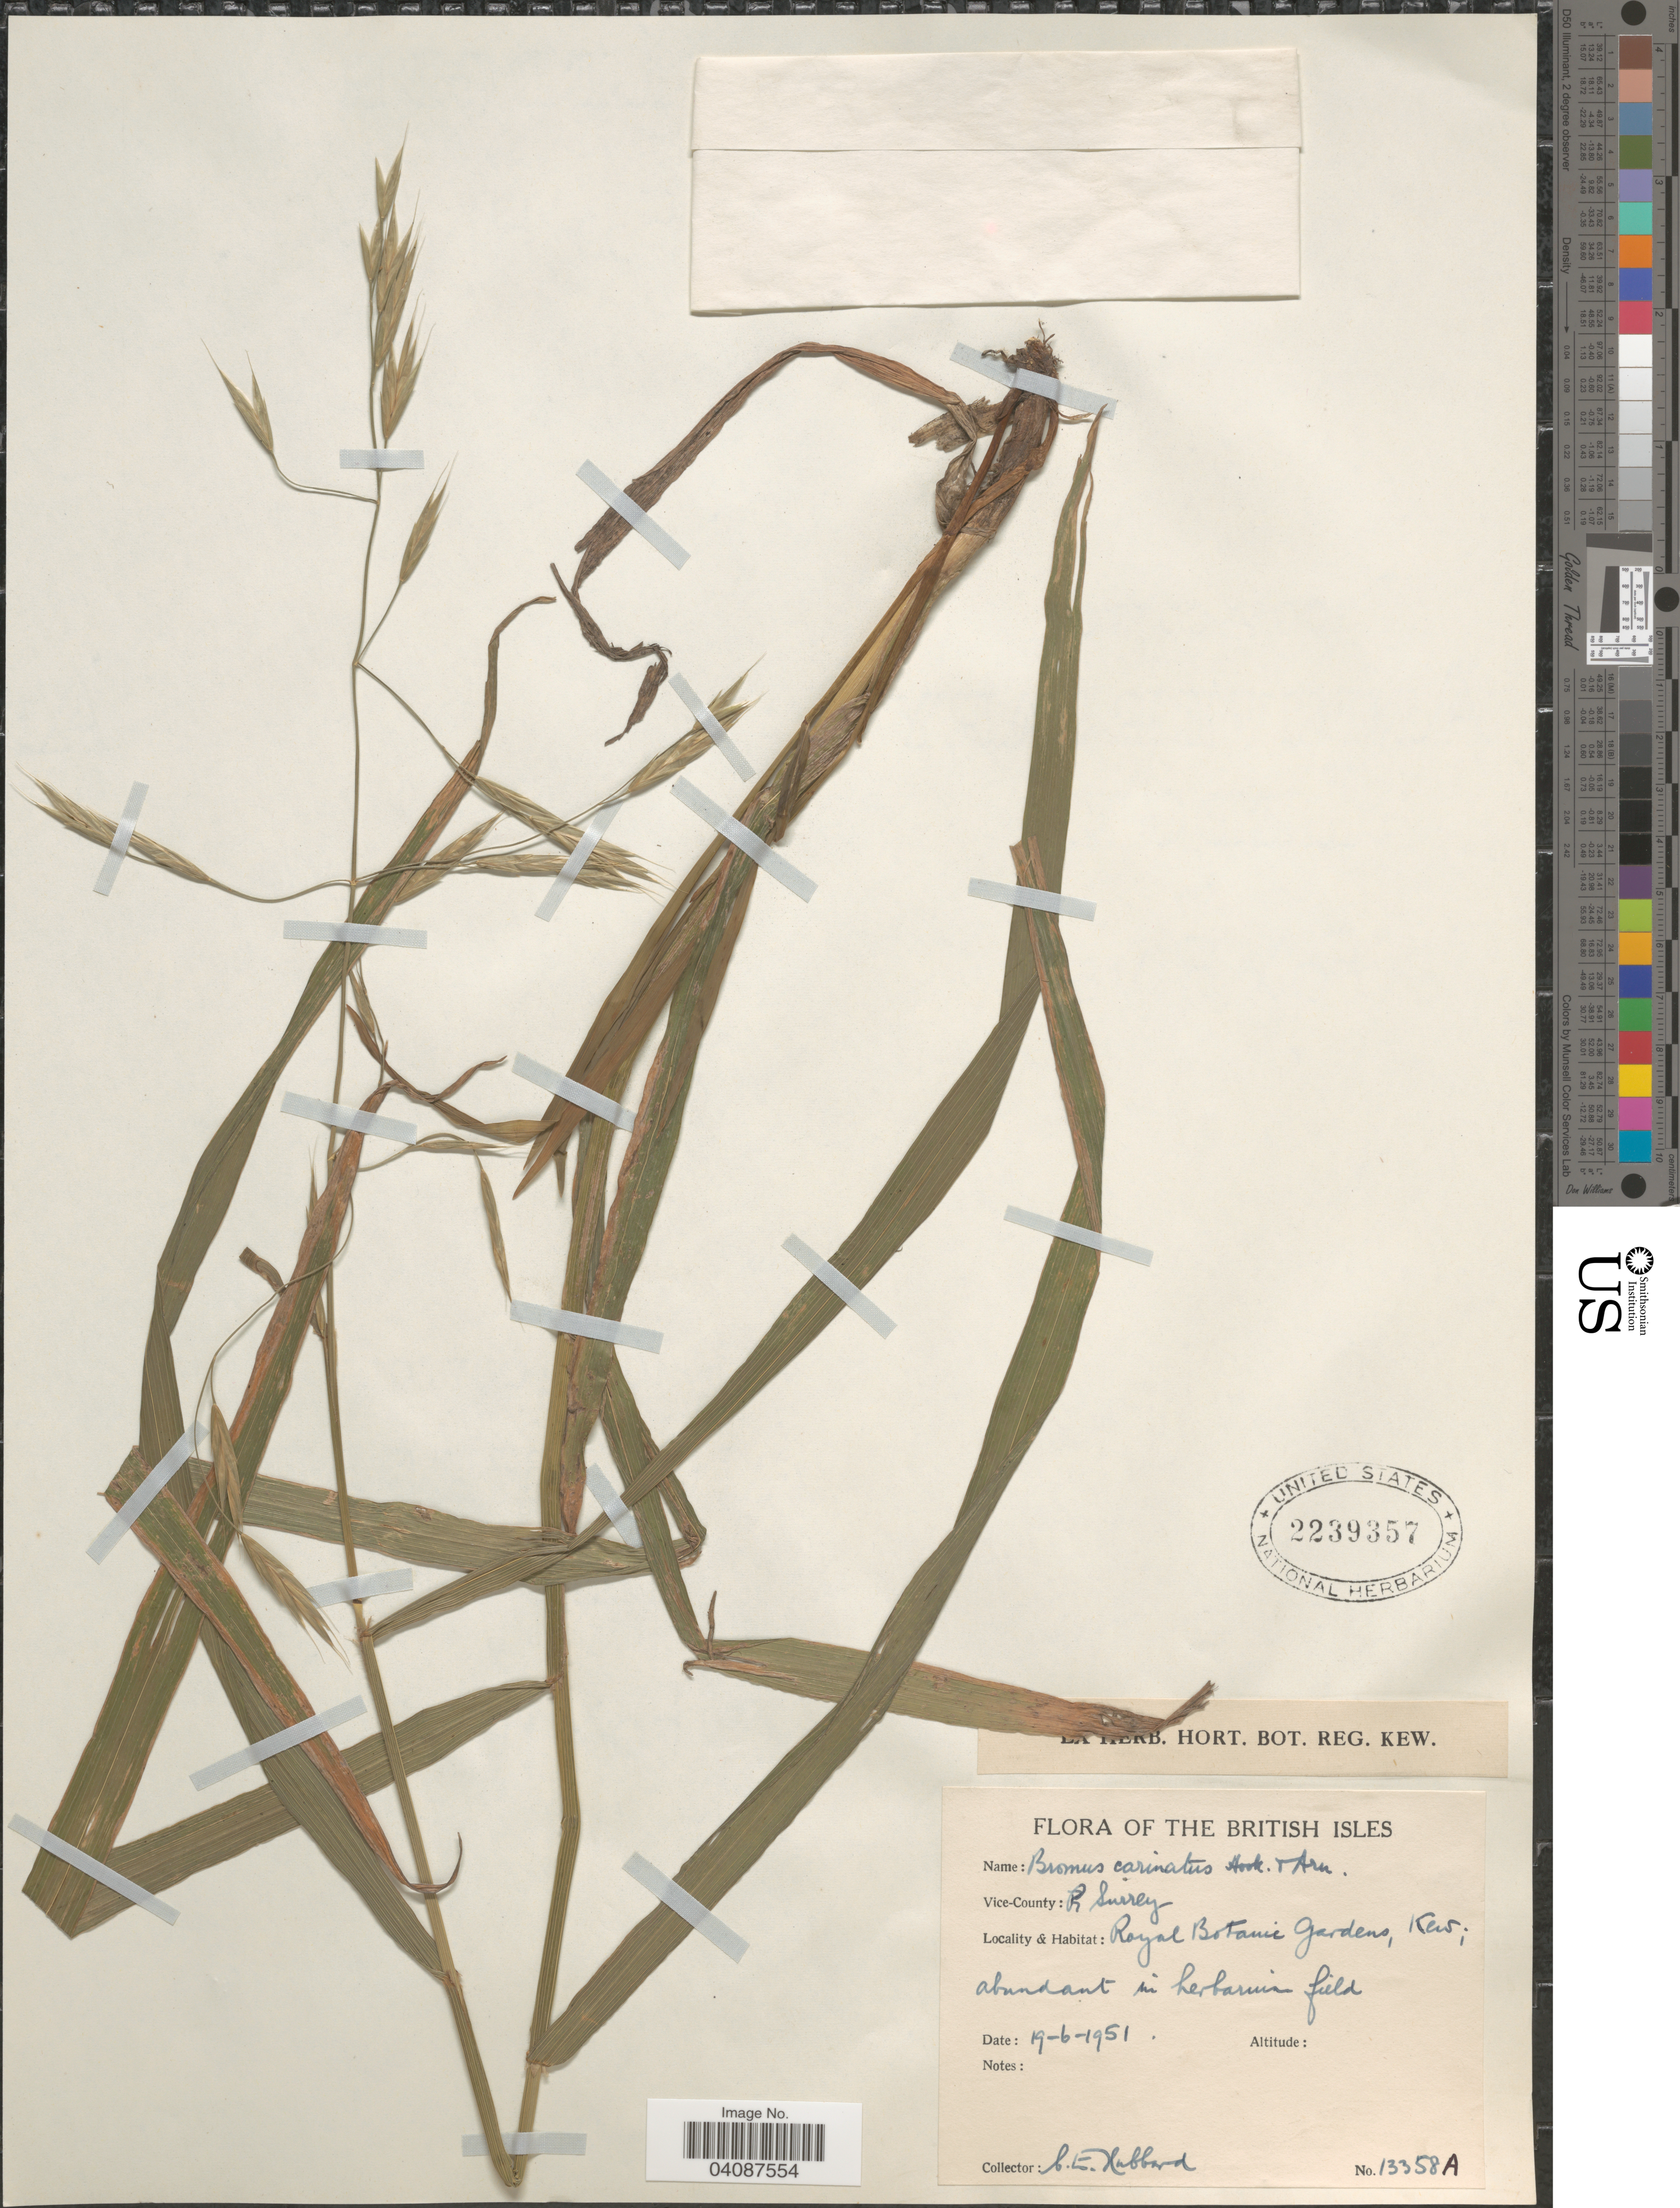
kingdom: Plantae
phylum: Tracheophyta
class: Liliopsida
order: Poales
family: Poaceae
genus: Bromus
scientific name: Bromus carinatus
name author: Hook. & Arn.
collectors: C. E. Hubbard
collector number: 13358A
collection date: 1951-06-19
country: United Kingdom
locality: British Isles. Vice-County: Surrey. Royal Botanic Garden, Kew; abundant in herbarium field.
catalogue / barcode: US 2239357